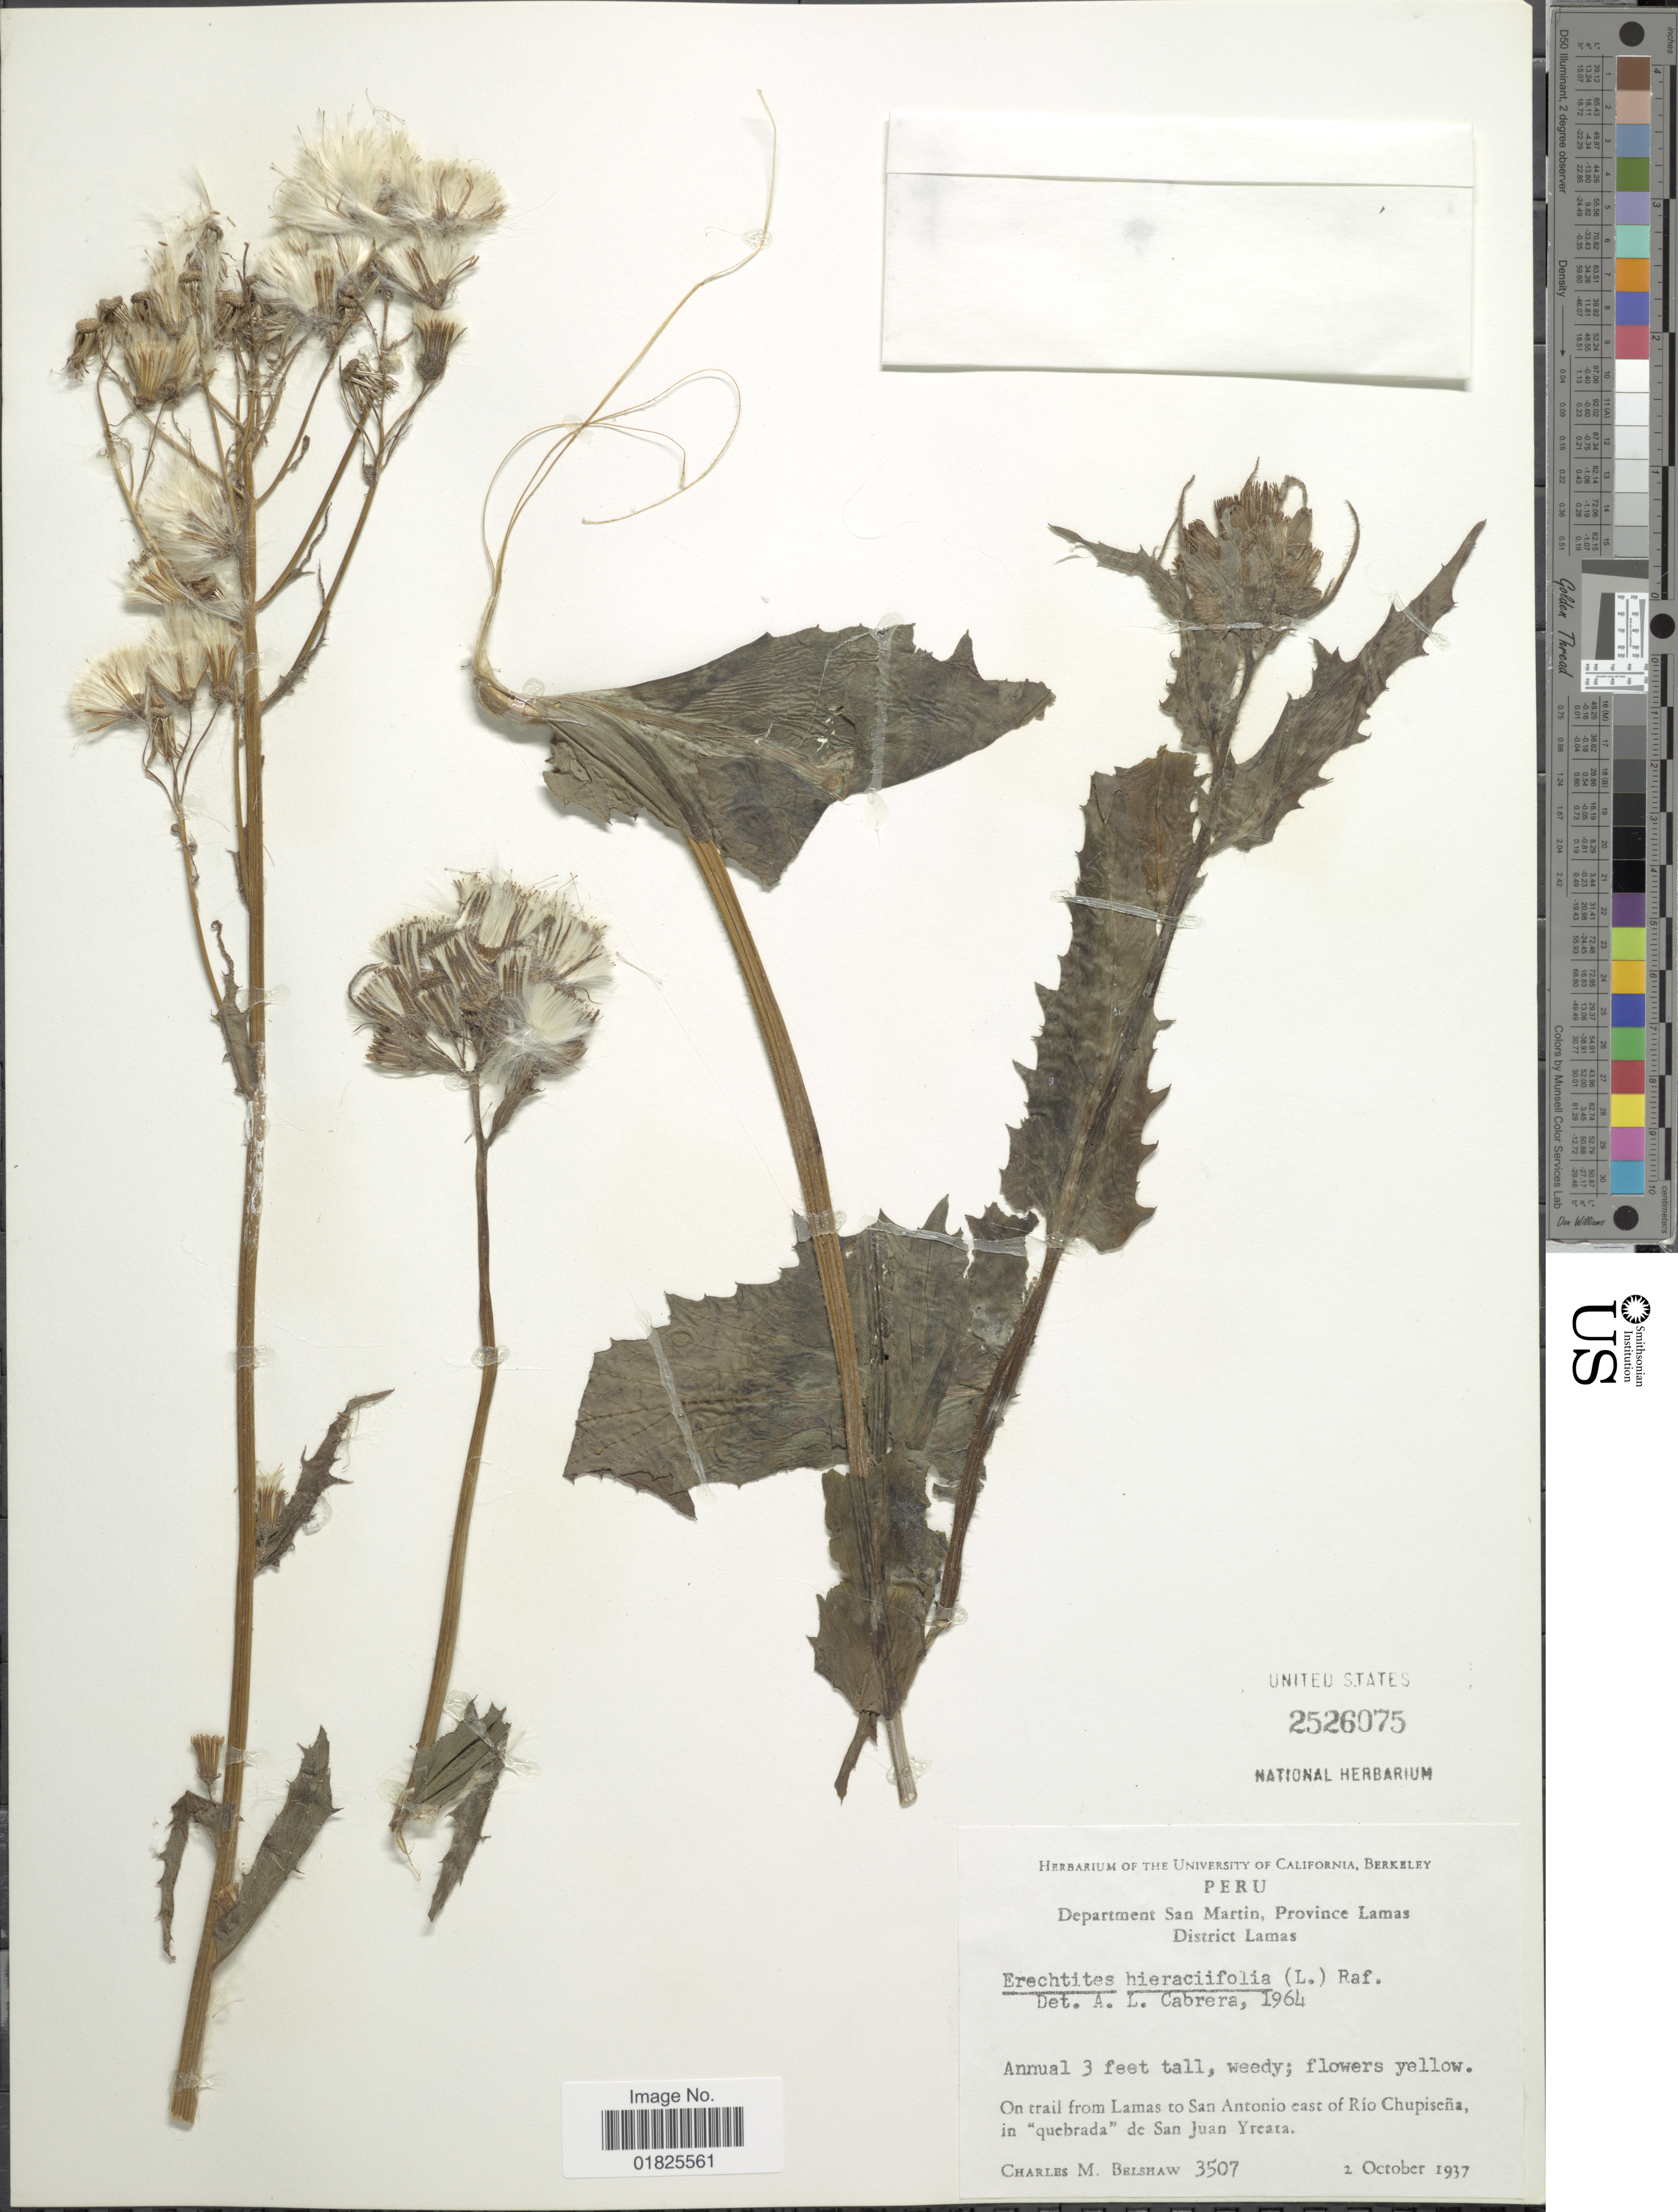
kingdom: Plantae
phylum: Tracheophyta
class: Magnoliopsida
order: Asterales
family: Asteraceae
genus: Erechtites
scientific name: Erechtites hieraciifolius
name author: (L.) Raf. ex DC.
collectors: C. Shaw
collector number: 3507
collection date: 1937-10-02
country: Peru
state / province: San Martín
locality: Province Lamas. District lamas, On trail from Lamas to San Antonio east of Rio Chupisena in "quebrada"de San Juan Yreata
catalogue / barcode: US 2526075